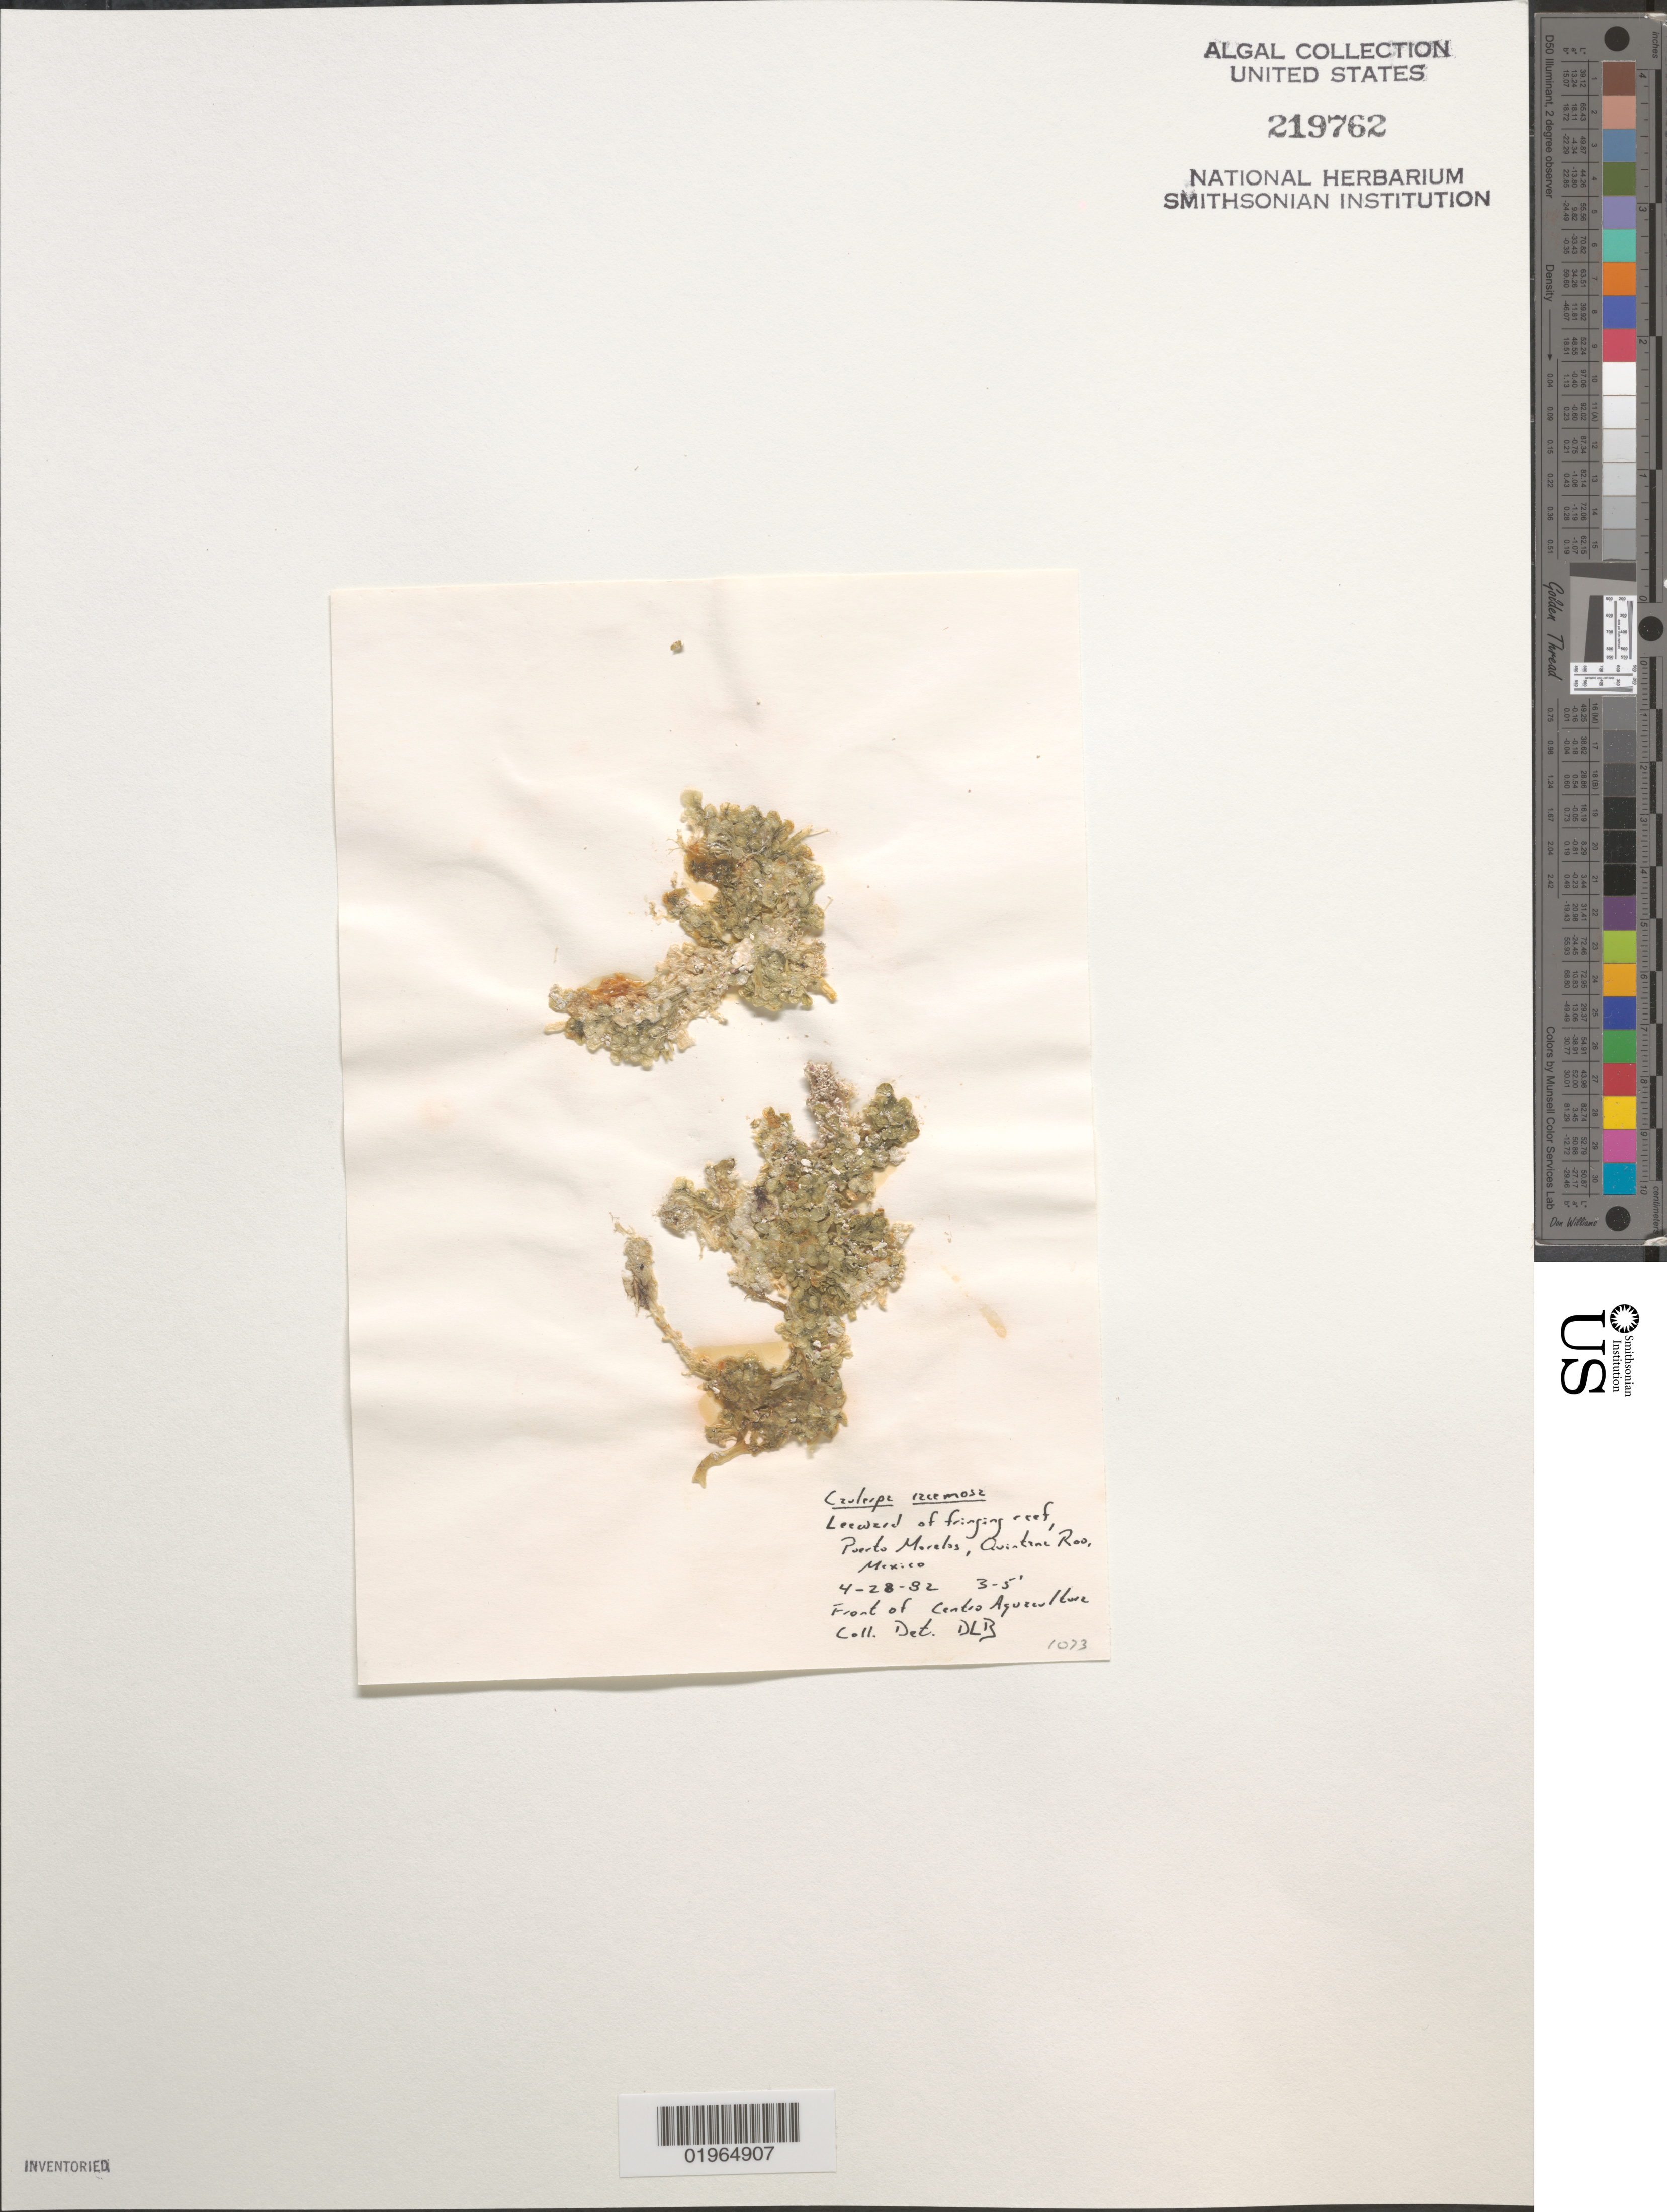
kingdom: Plantae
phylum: Chlorophyta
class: Ulvophyceae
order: Bryopsidales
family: Caulerpaceae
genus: Caulerpa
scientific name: Caulerpa racemosa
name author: (Forssk.) J. Agardh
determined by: Ballantine, D. L.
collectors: D.L. Ballantine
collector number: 1073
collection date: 1982-04-28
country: Mexico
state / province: Quintana Roo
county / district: Puerto Morelos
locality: Leeward of fringing reef. Front of Centro Aquacultura.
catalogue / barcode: US 219762